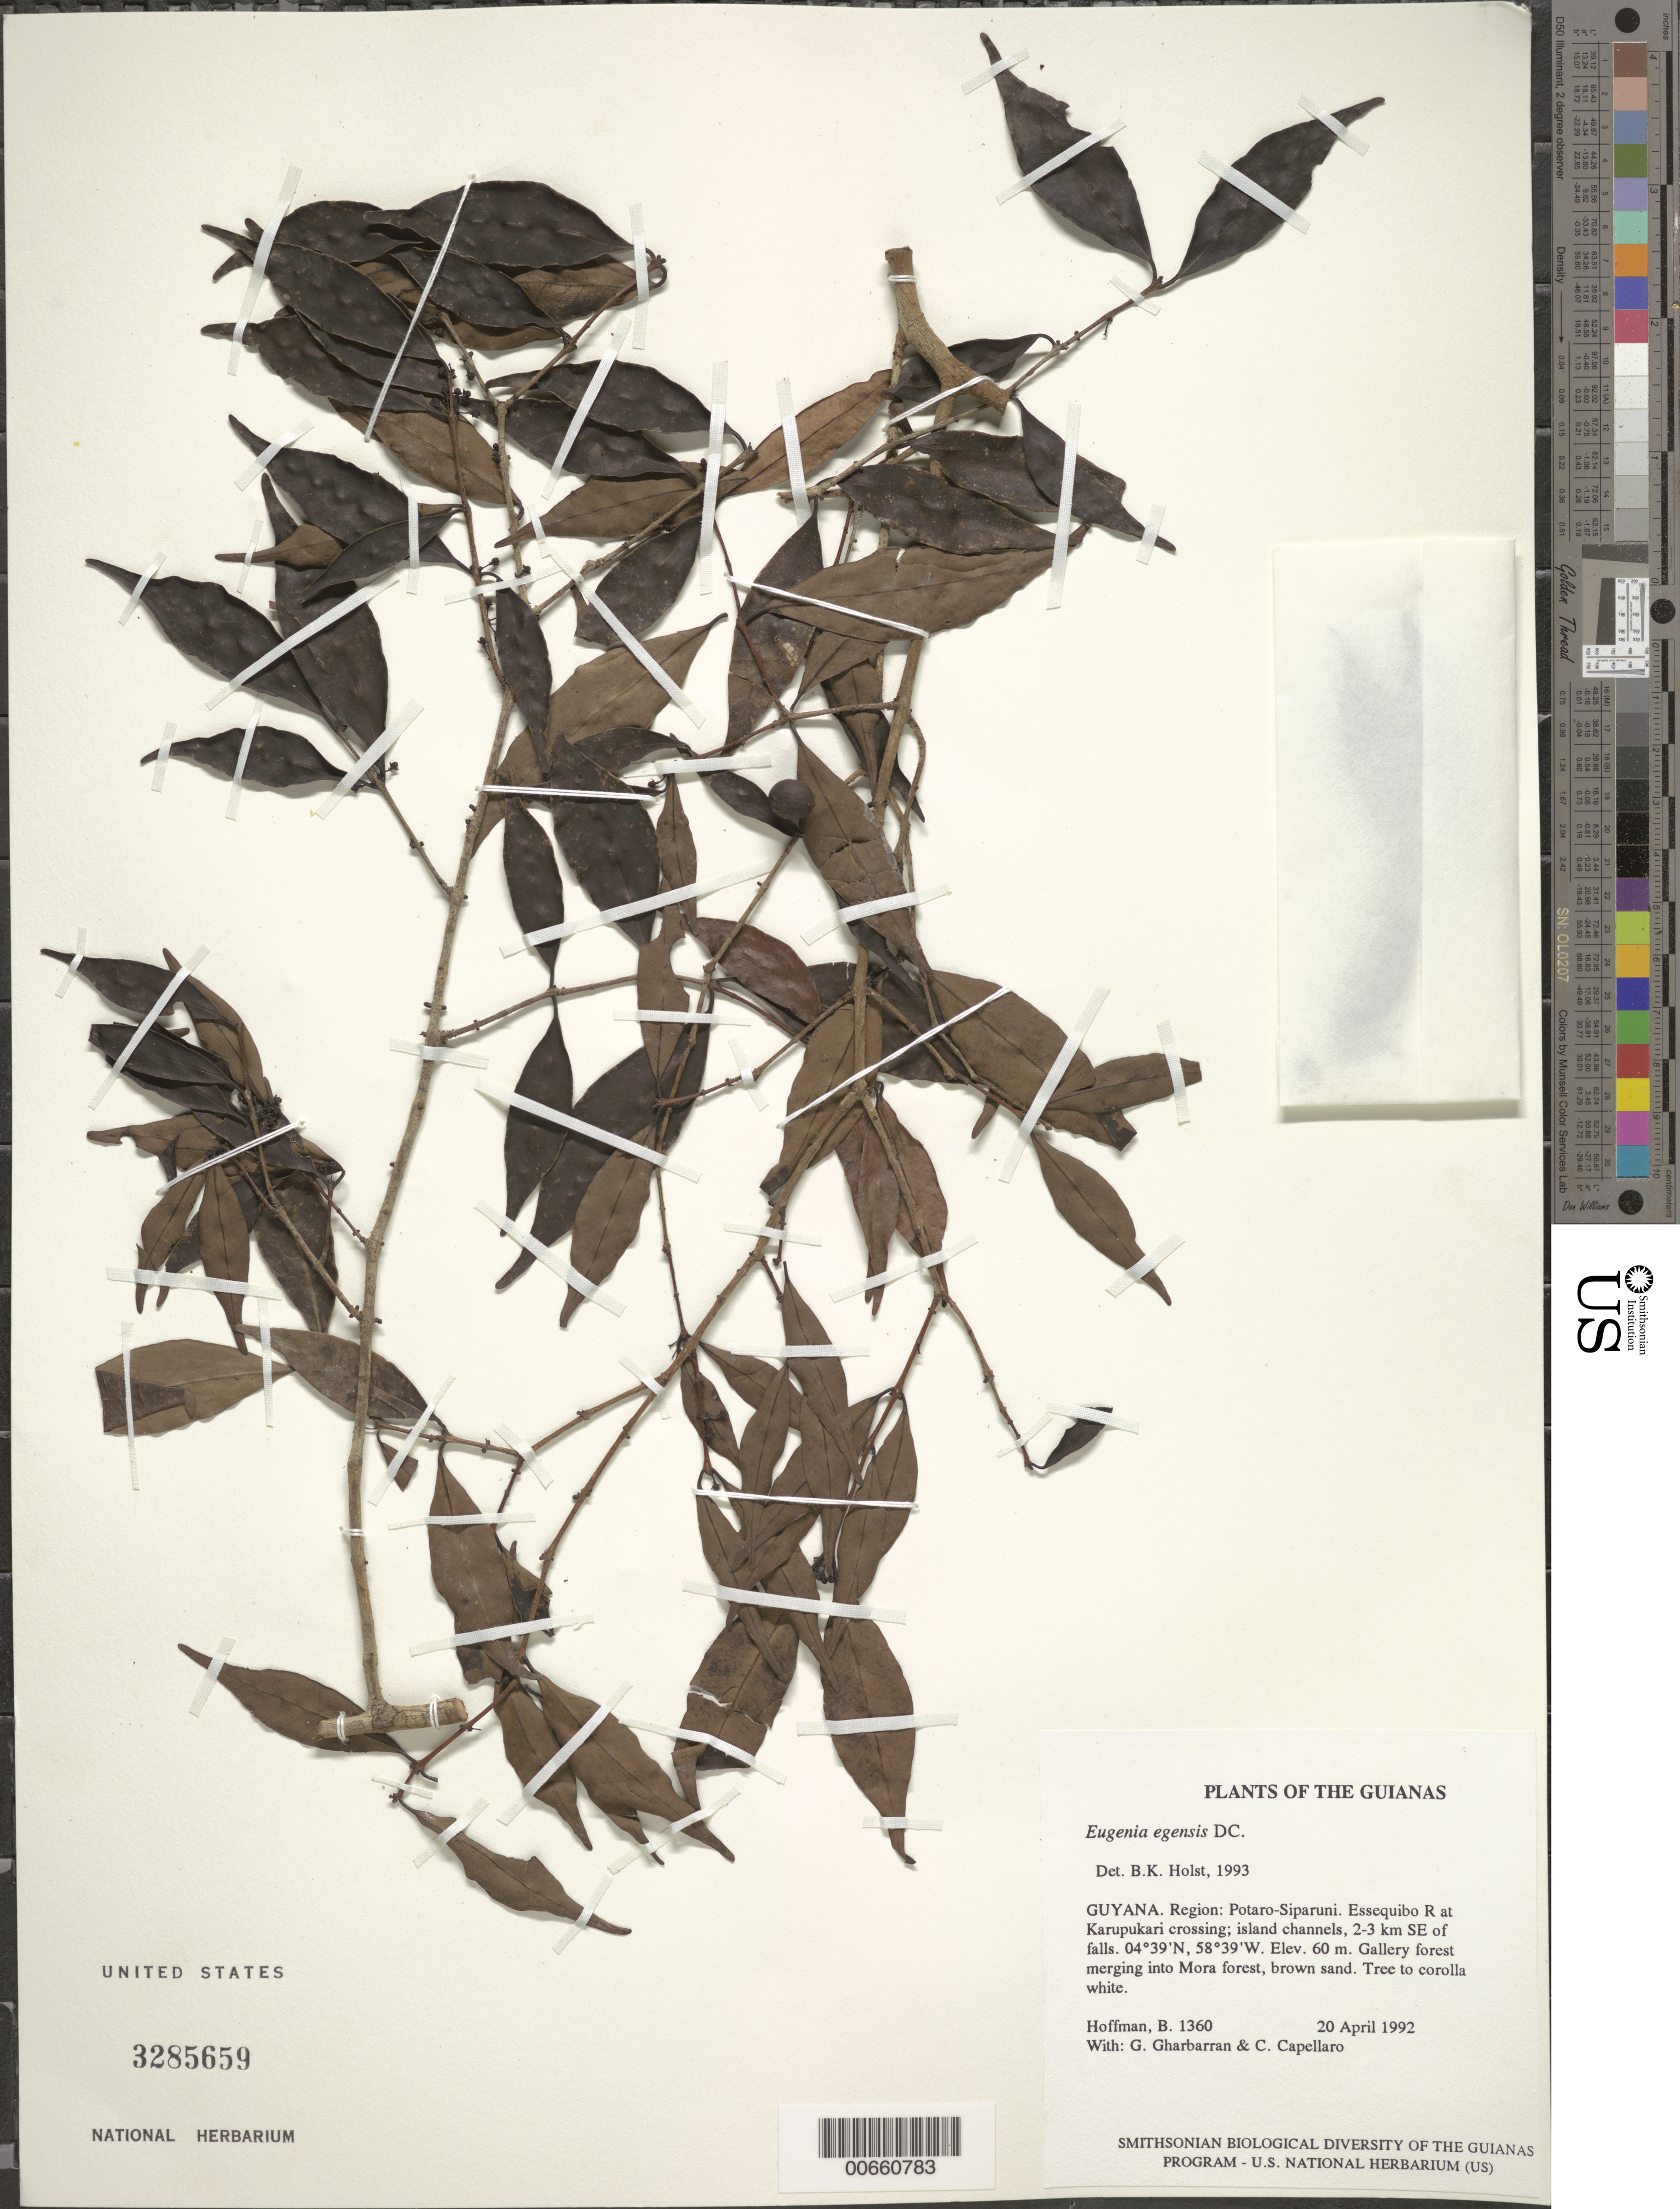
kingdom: Plantae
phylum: Tracheophyta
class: Magnoliopsida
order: Myrtales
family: Myrtaceae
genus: Eugenia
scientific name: Eugenia egensis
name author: DC.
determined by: Holst, Bruce K.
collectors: B. Hoffman, G. Gharbarran & C. Capellaro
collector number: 1360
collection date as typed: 20 April 1992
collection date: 1992-04-20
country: Guyana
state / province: Potaro-Siparuni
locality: Essequibo River at Karupukari crossing; island channels, 2-3 km SE of falls. Iwokrama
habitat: Gallery forest merging into Mora forest, brown sand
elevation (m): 60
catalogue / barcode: US 3285659